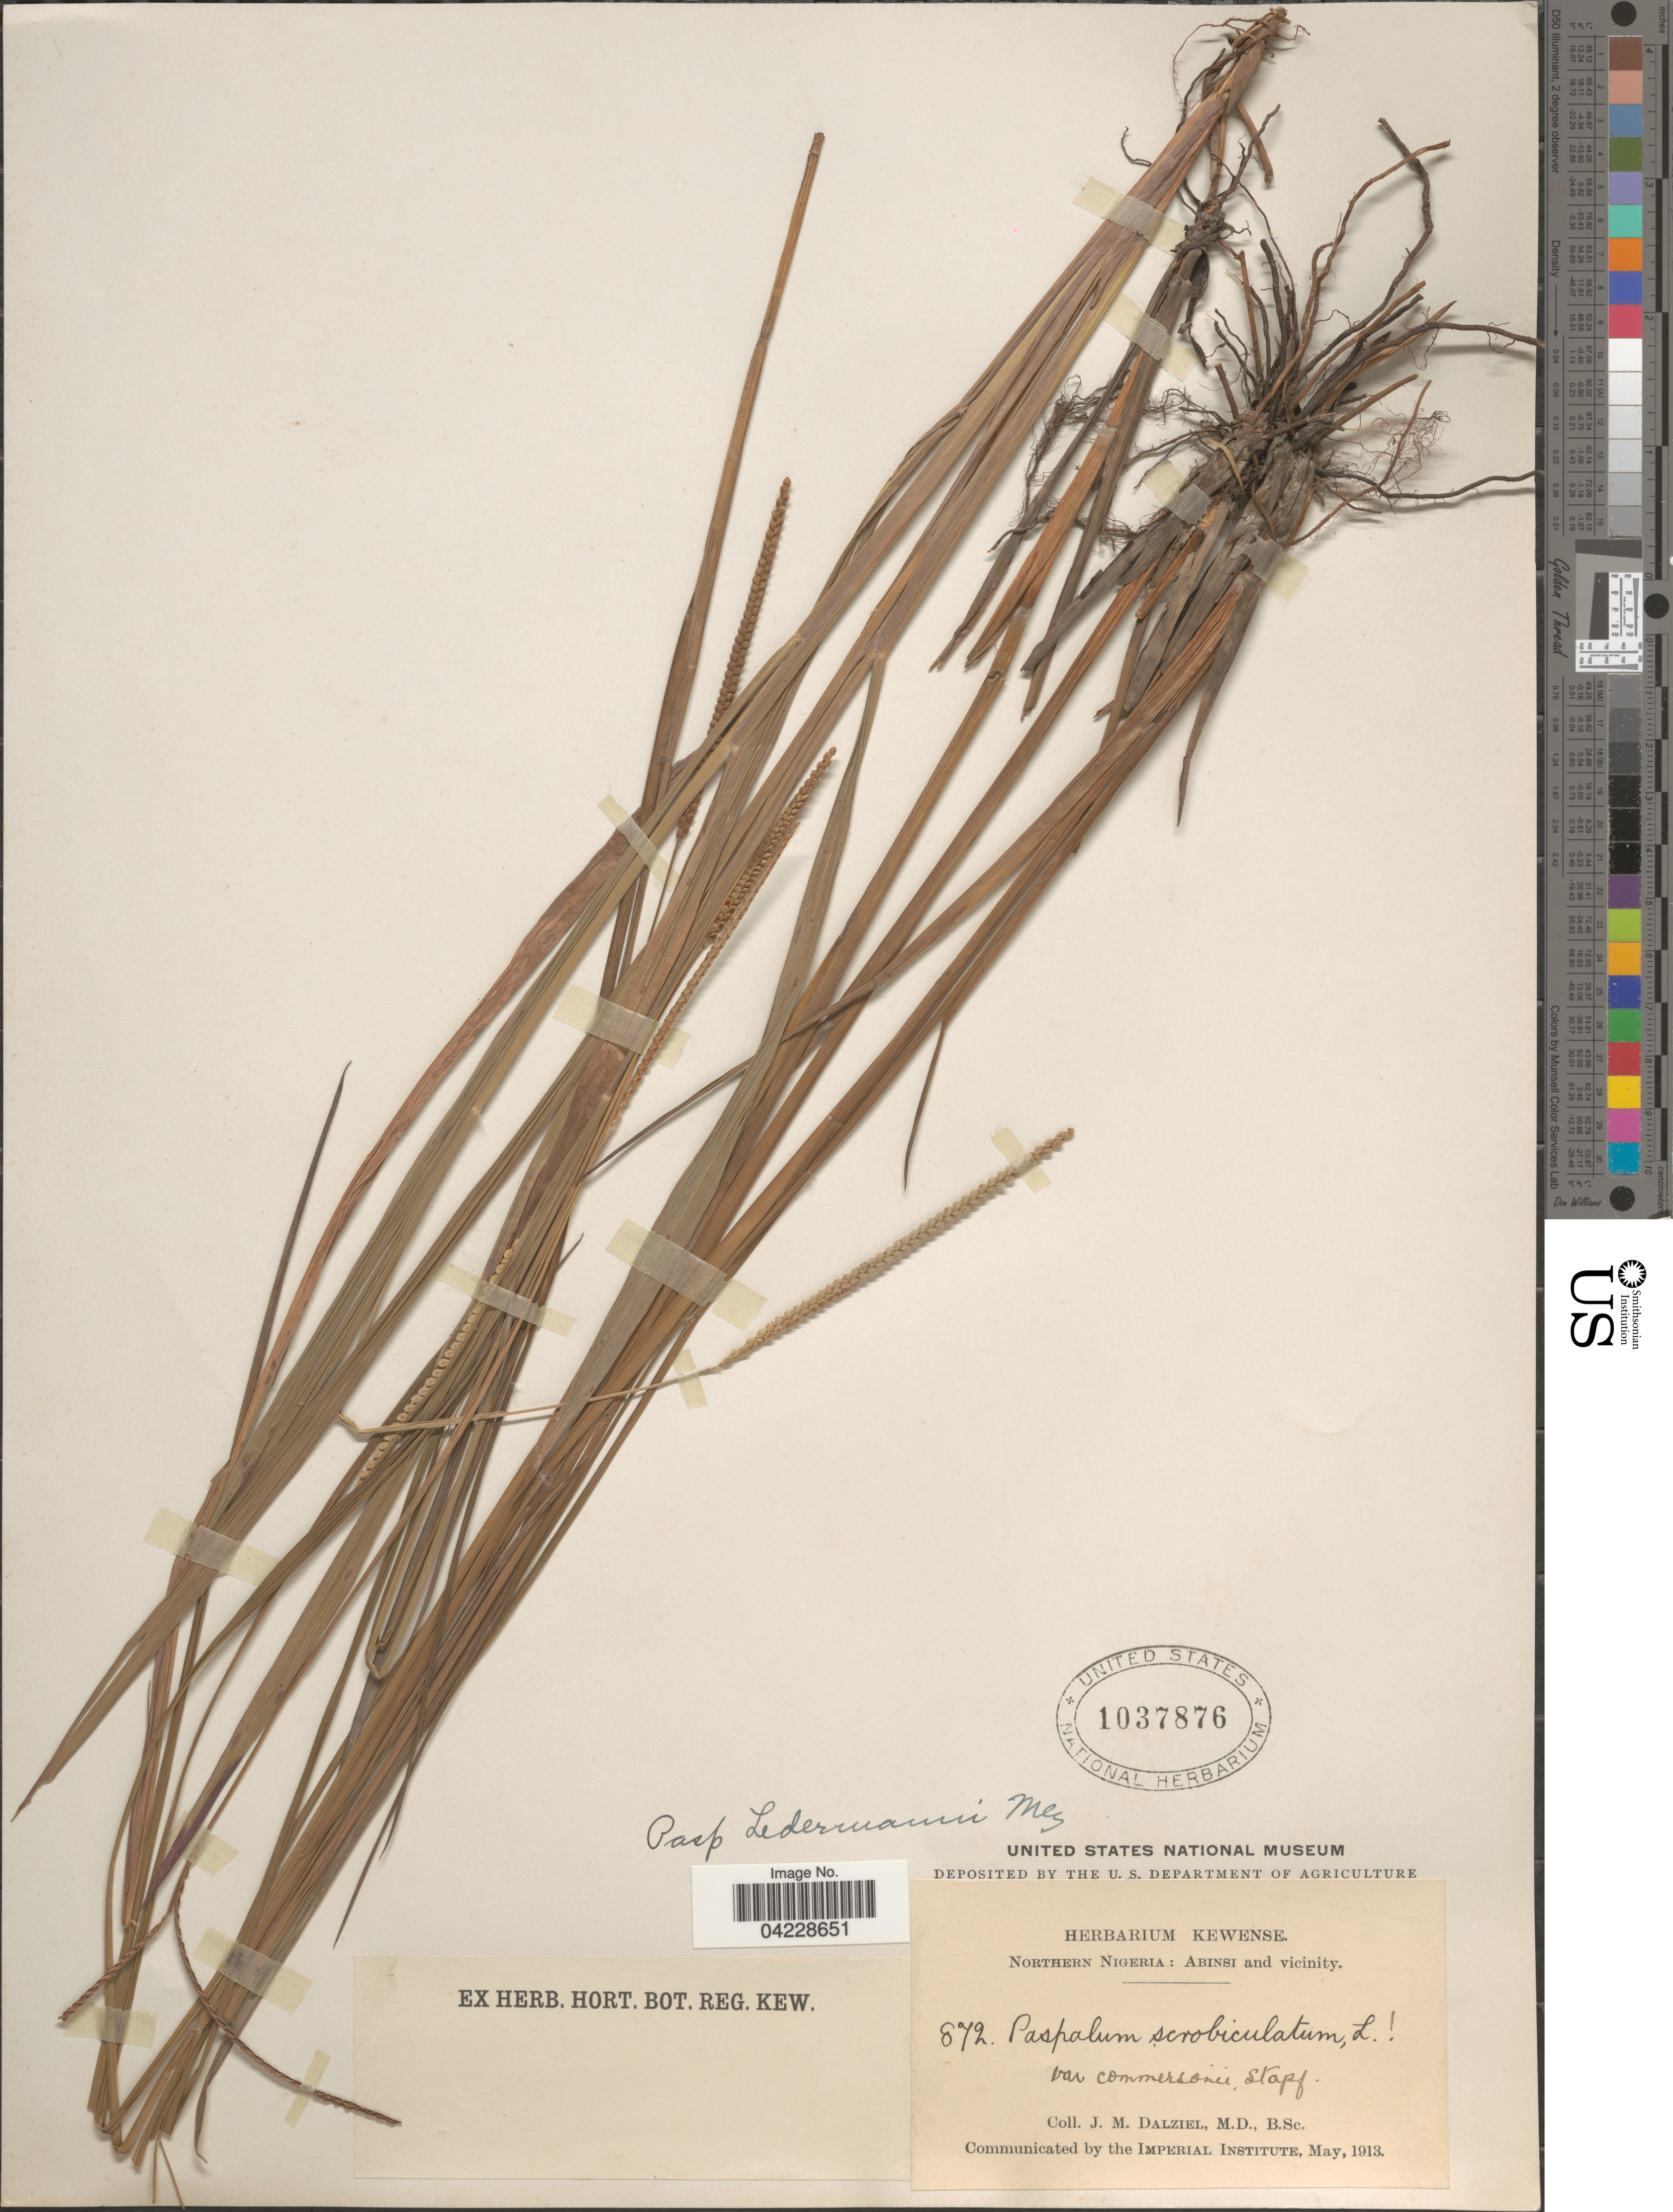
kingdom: Plantae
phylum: Tracheophyta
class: Liliopsida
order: Poales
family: Poaceae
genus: Paspalum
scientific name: Paspalum scrobiculatum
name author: L.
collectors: J. Dalziel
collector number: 872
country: Nigeria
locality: Northern Nigeria: Abinsi and vicinity.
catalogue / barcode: US 1037876